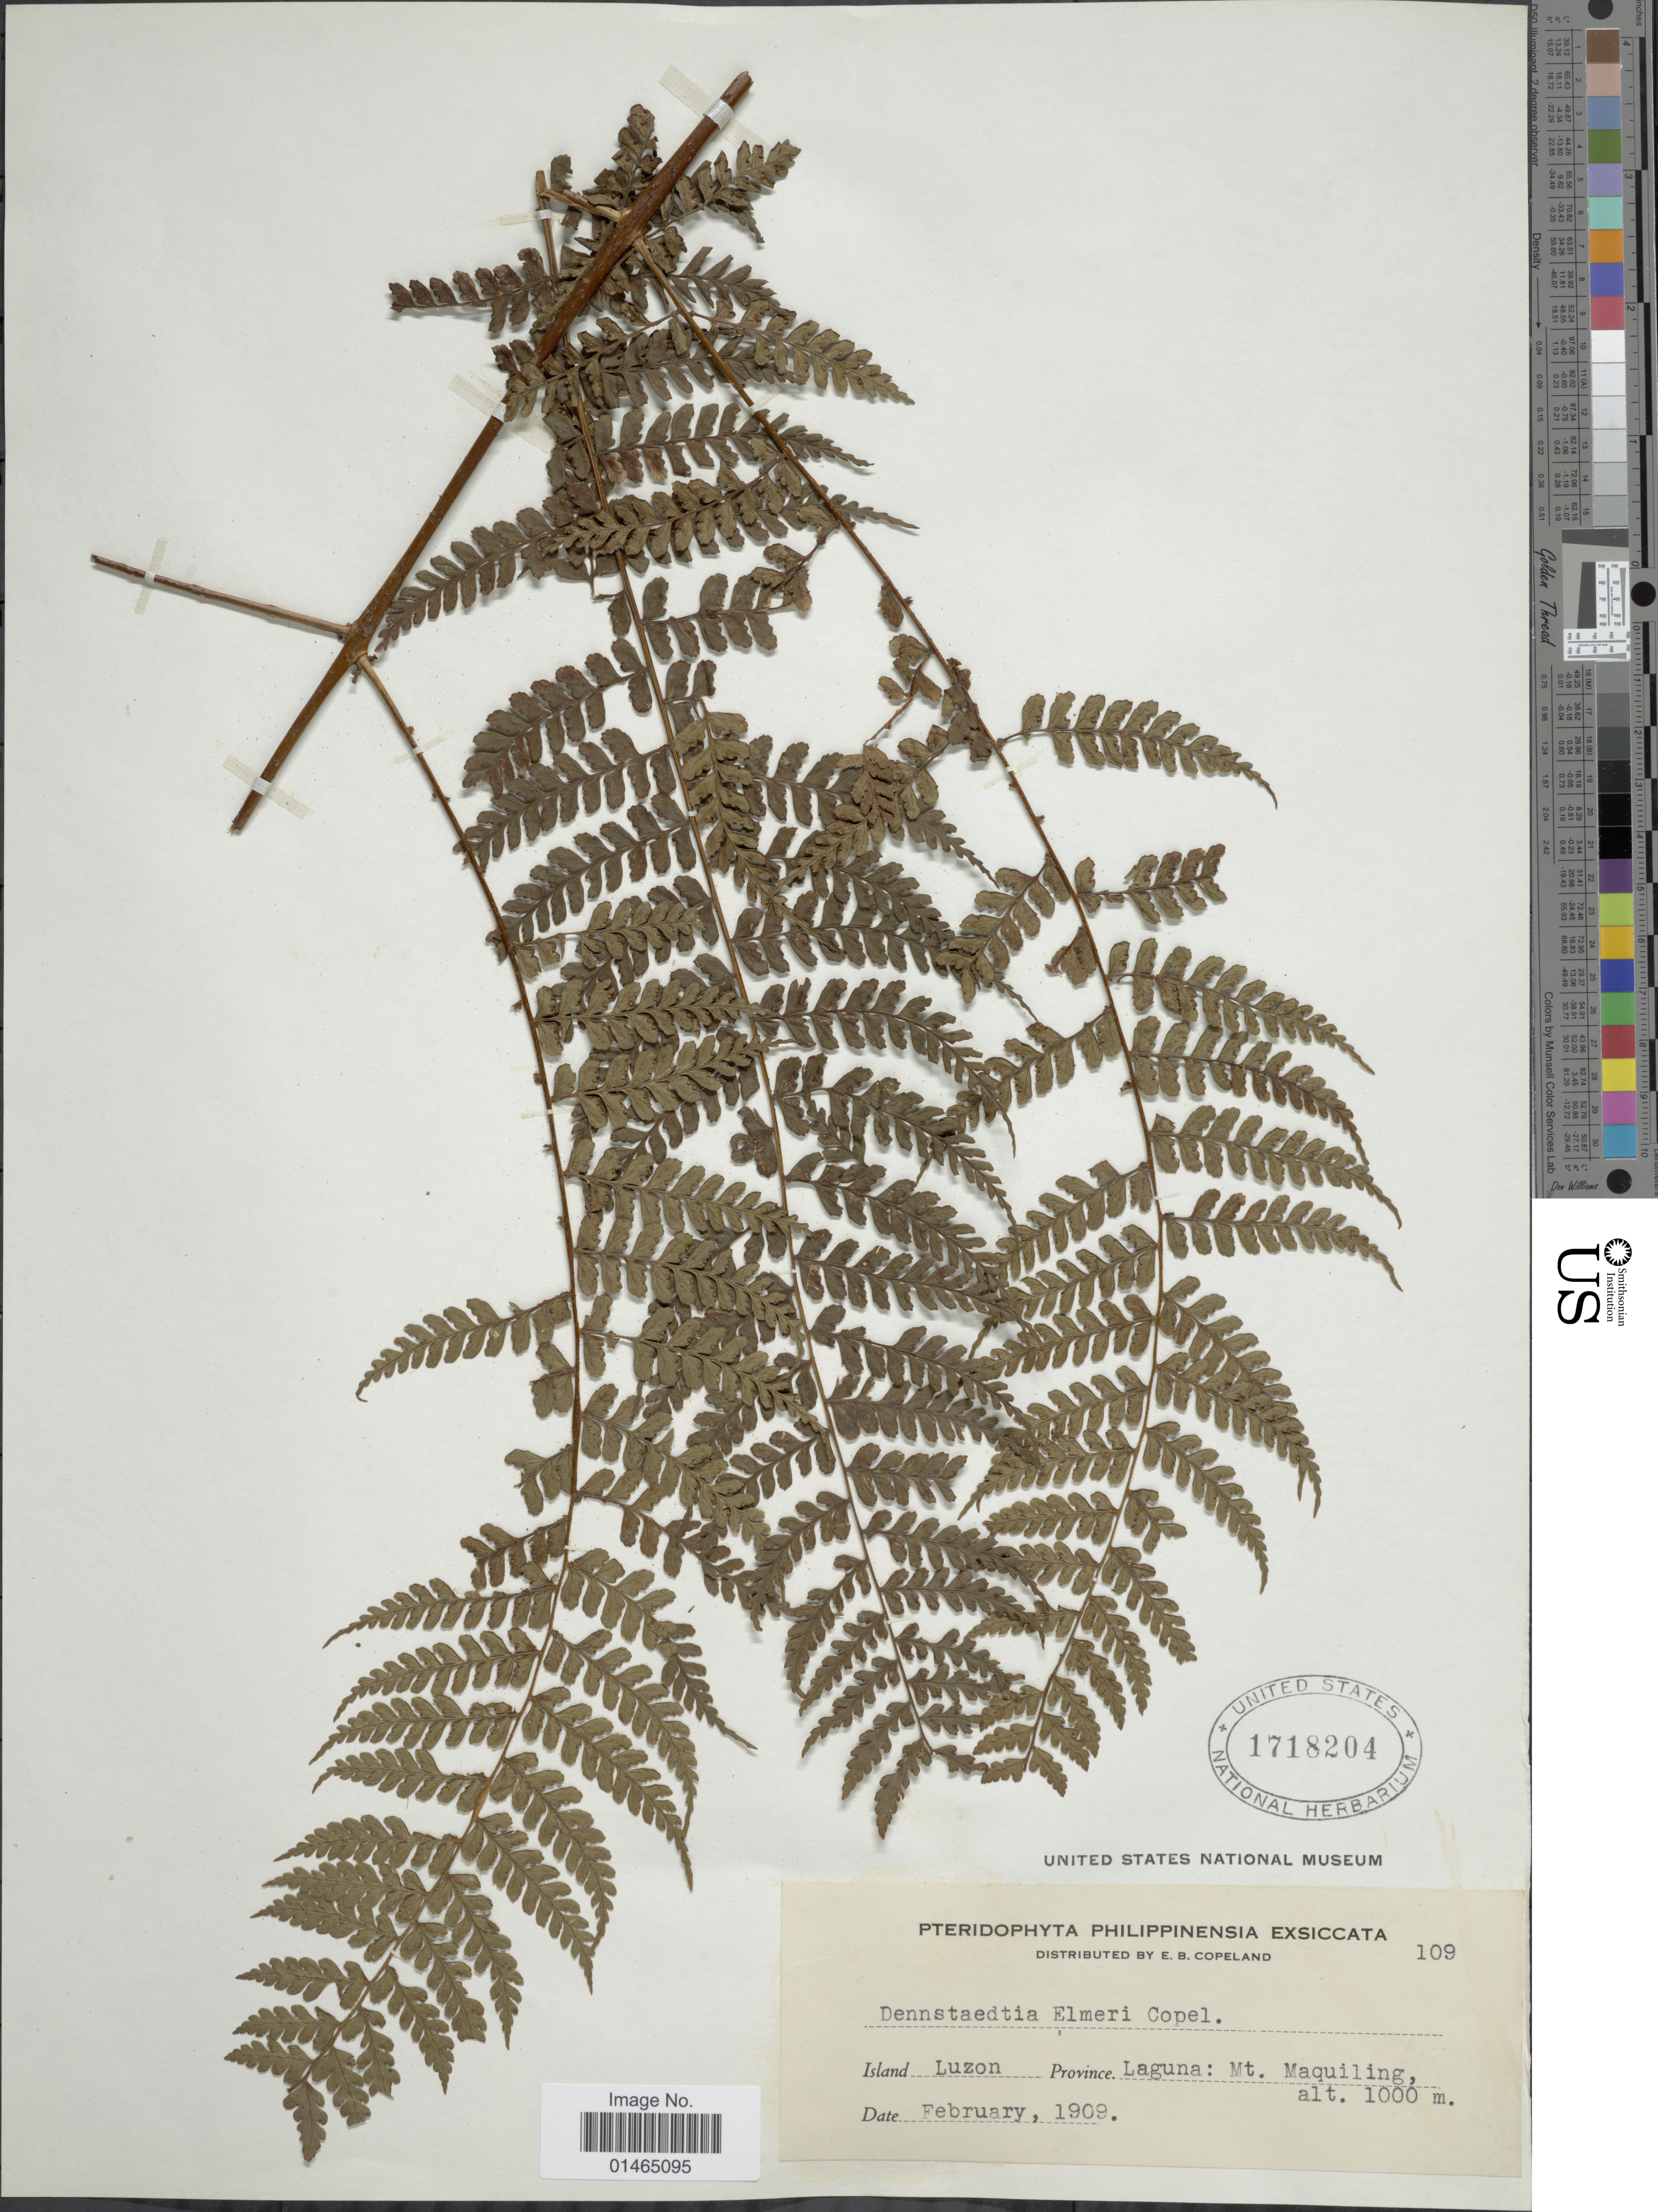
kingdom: Plantae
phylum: Tracheophyta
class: Polypodiopsida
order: Polypodiales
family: Dennstaedtiaceae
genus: Dennstaedtia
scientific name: Dennstaedtia elmeri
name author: Copel. in Elmer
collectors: E. B. Copeland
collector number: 109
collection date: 1909-02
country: Philippines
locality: Island Luzon. Province Laguna: Mt. Maquiling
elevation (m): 1000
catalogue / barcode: US 1718204